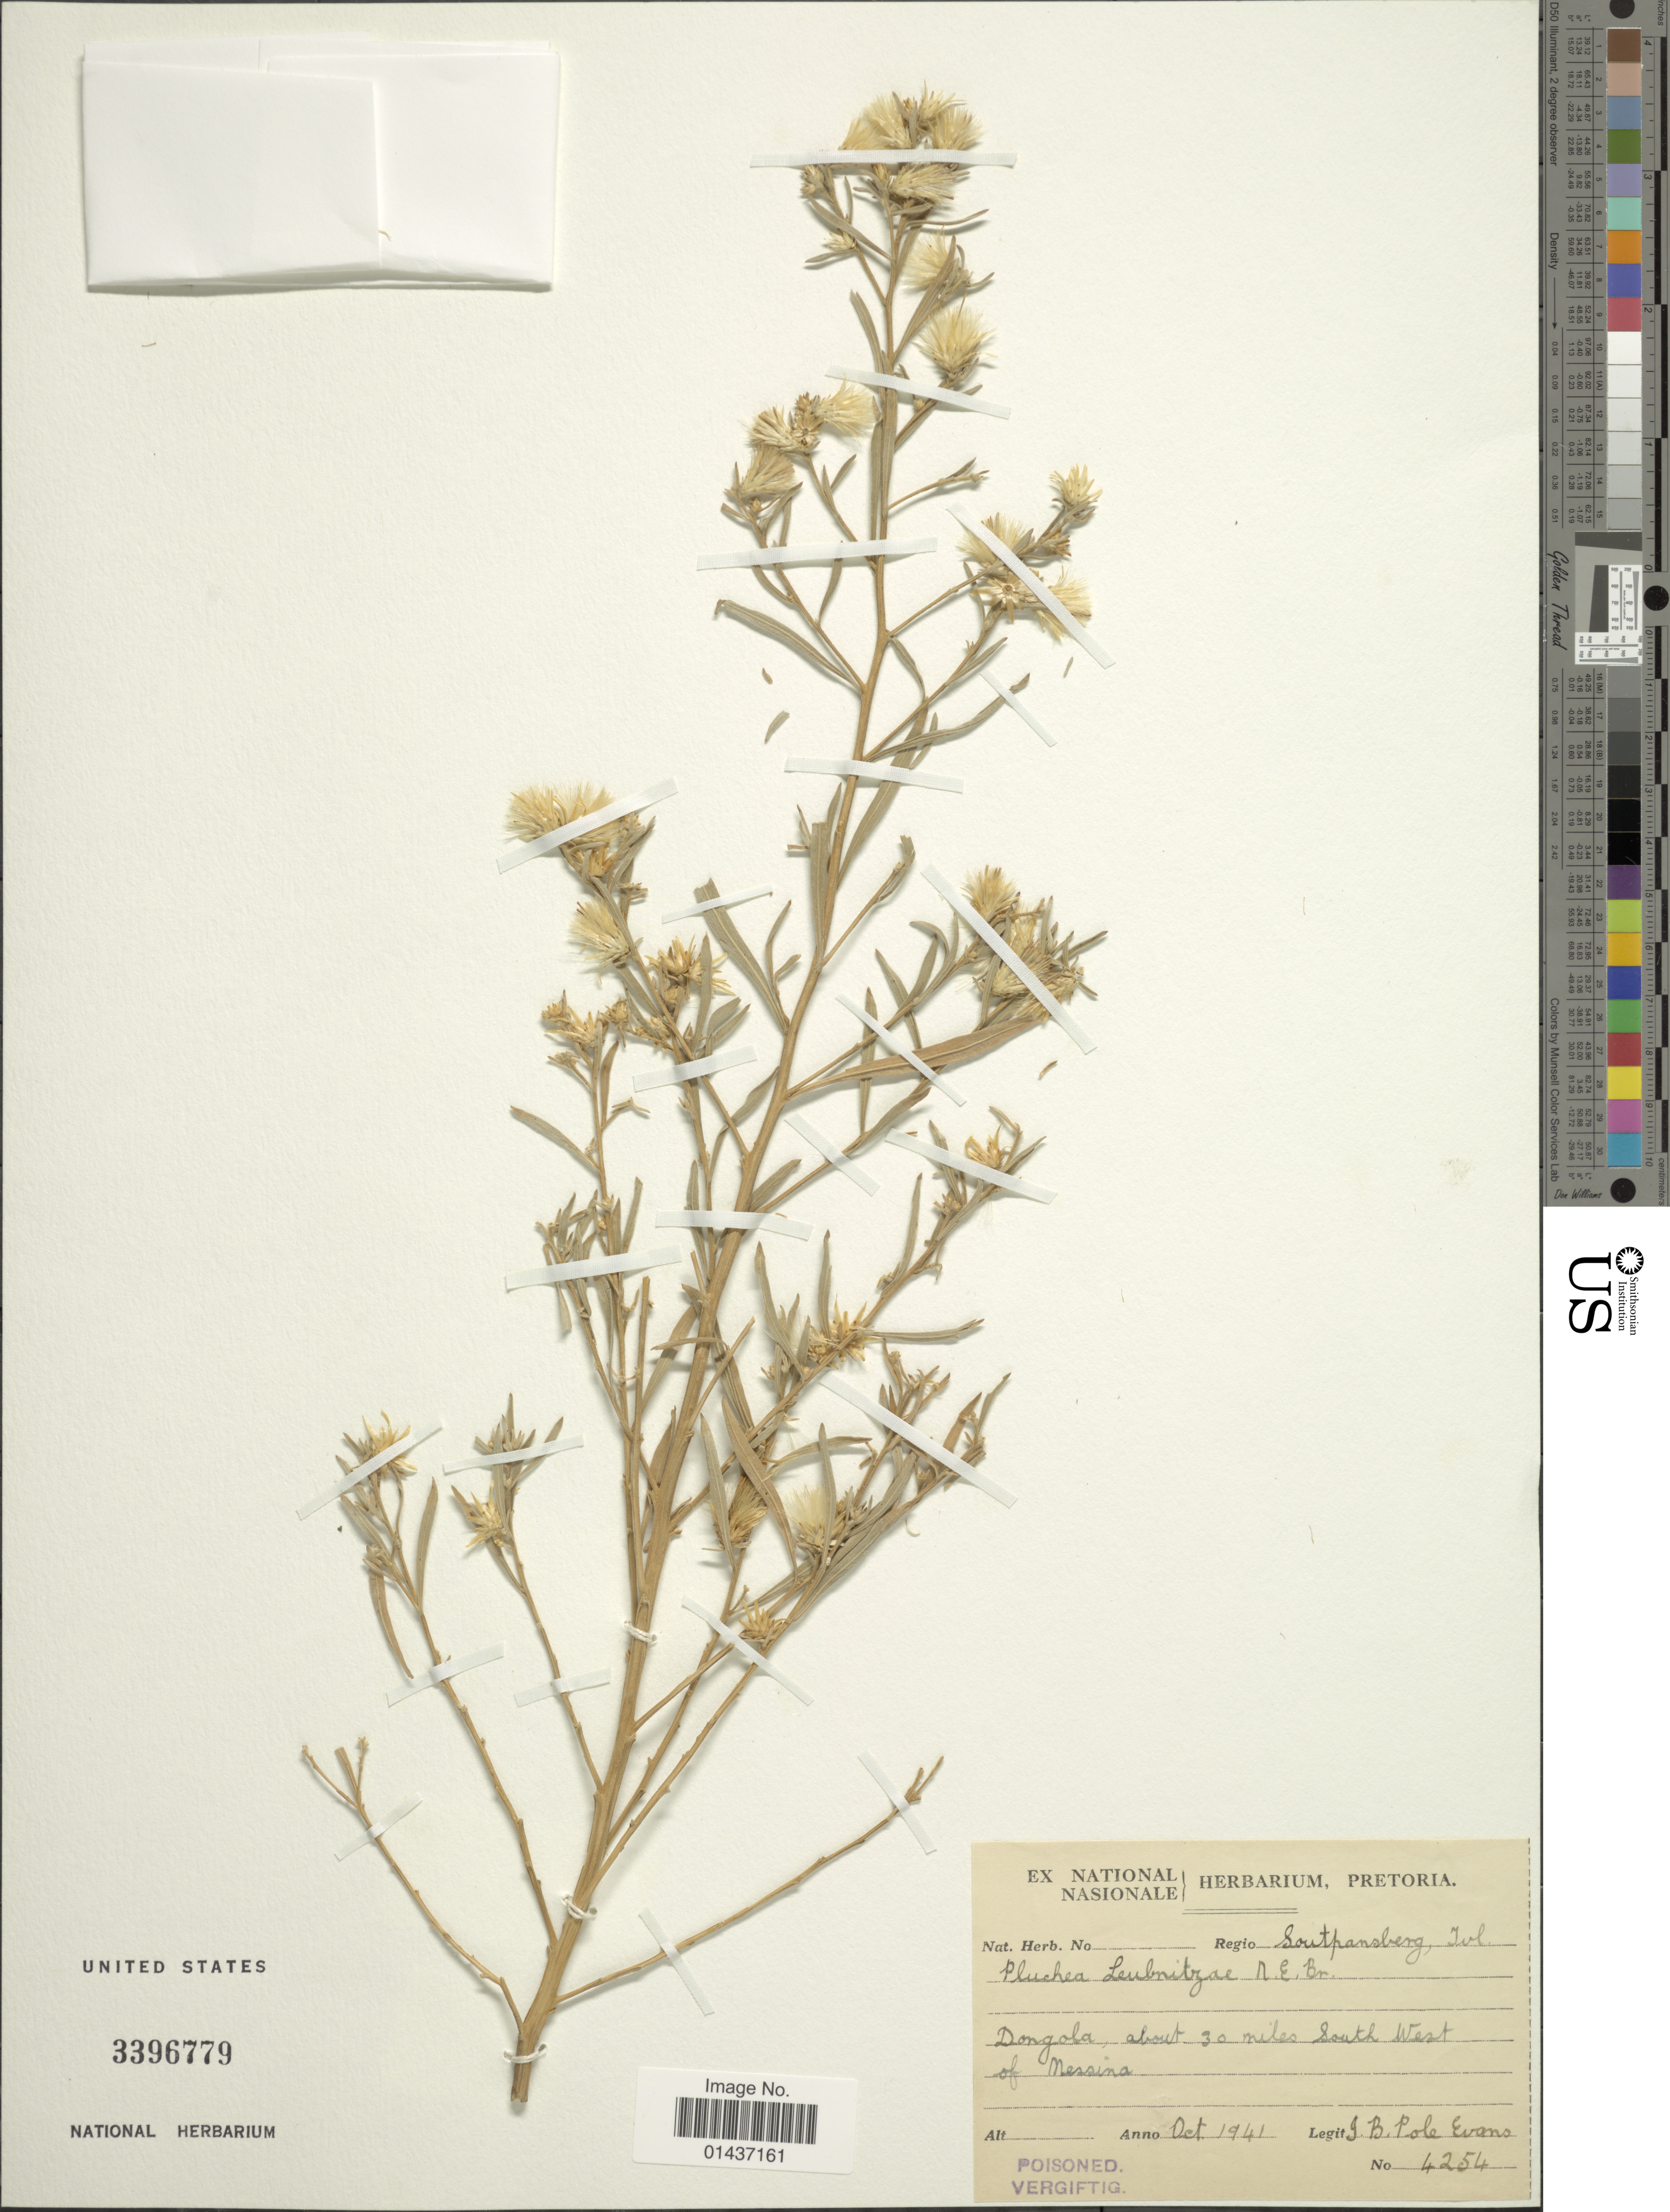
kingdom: Plantae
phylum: Tracheophyta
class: Magnoliopsida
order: Asterales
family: Asteraceae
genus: Pluchea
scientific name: Pluchea leubnitziae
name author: N.E. Br.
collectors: I. B. Pole-Evans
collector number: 4254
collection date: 1941-10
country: South Africa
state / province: Limpopo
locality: Regio Soutpansberg, Dongola, about 30 miles South West of Messina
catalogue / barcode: US 3396779